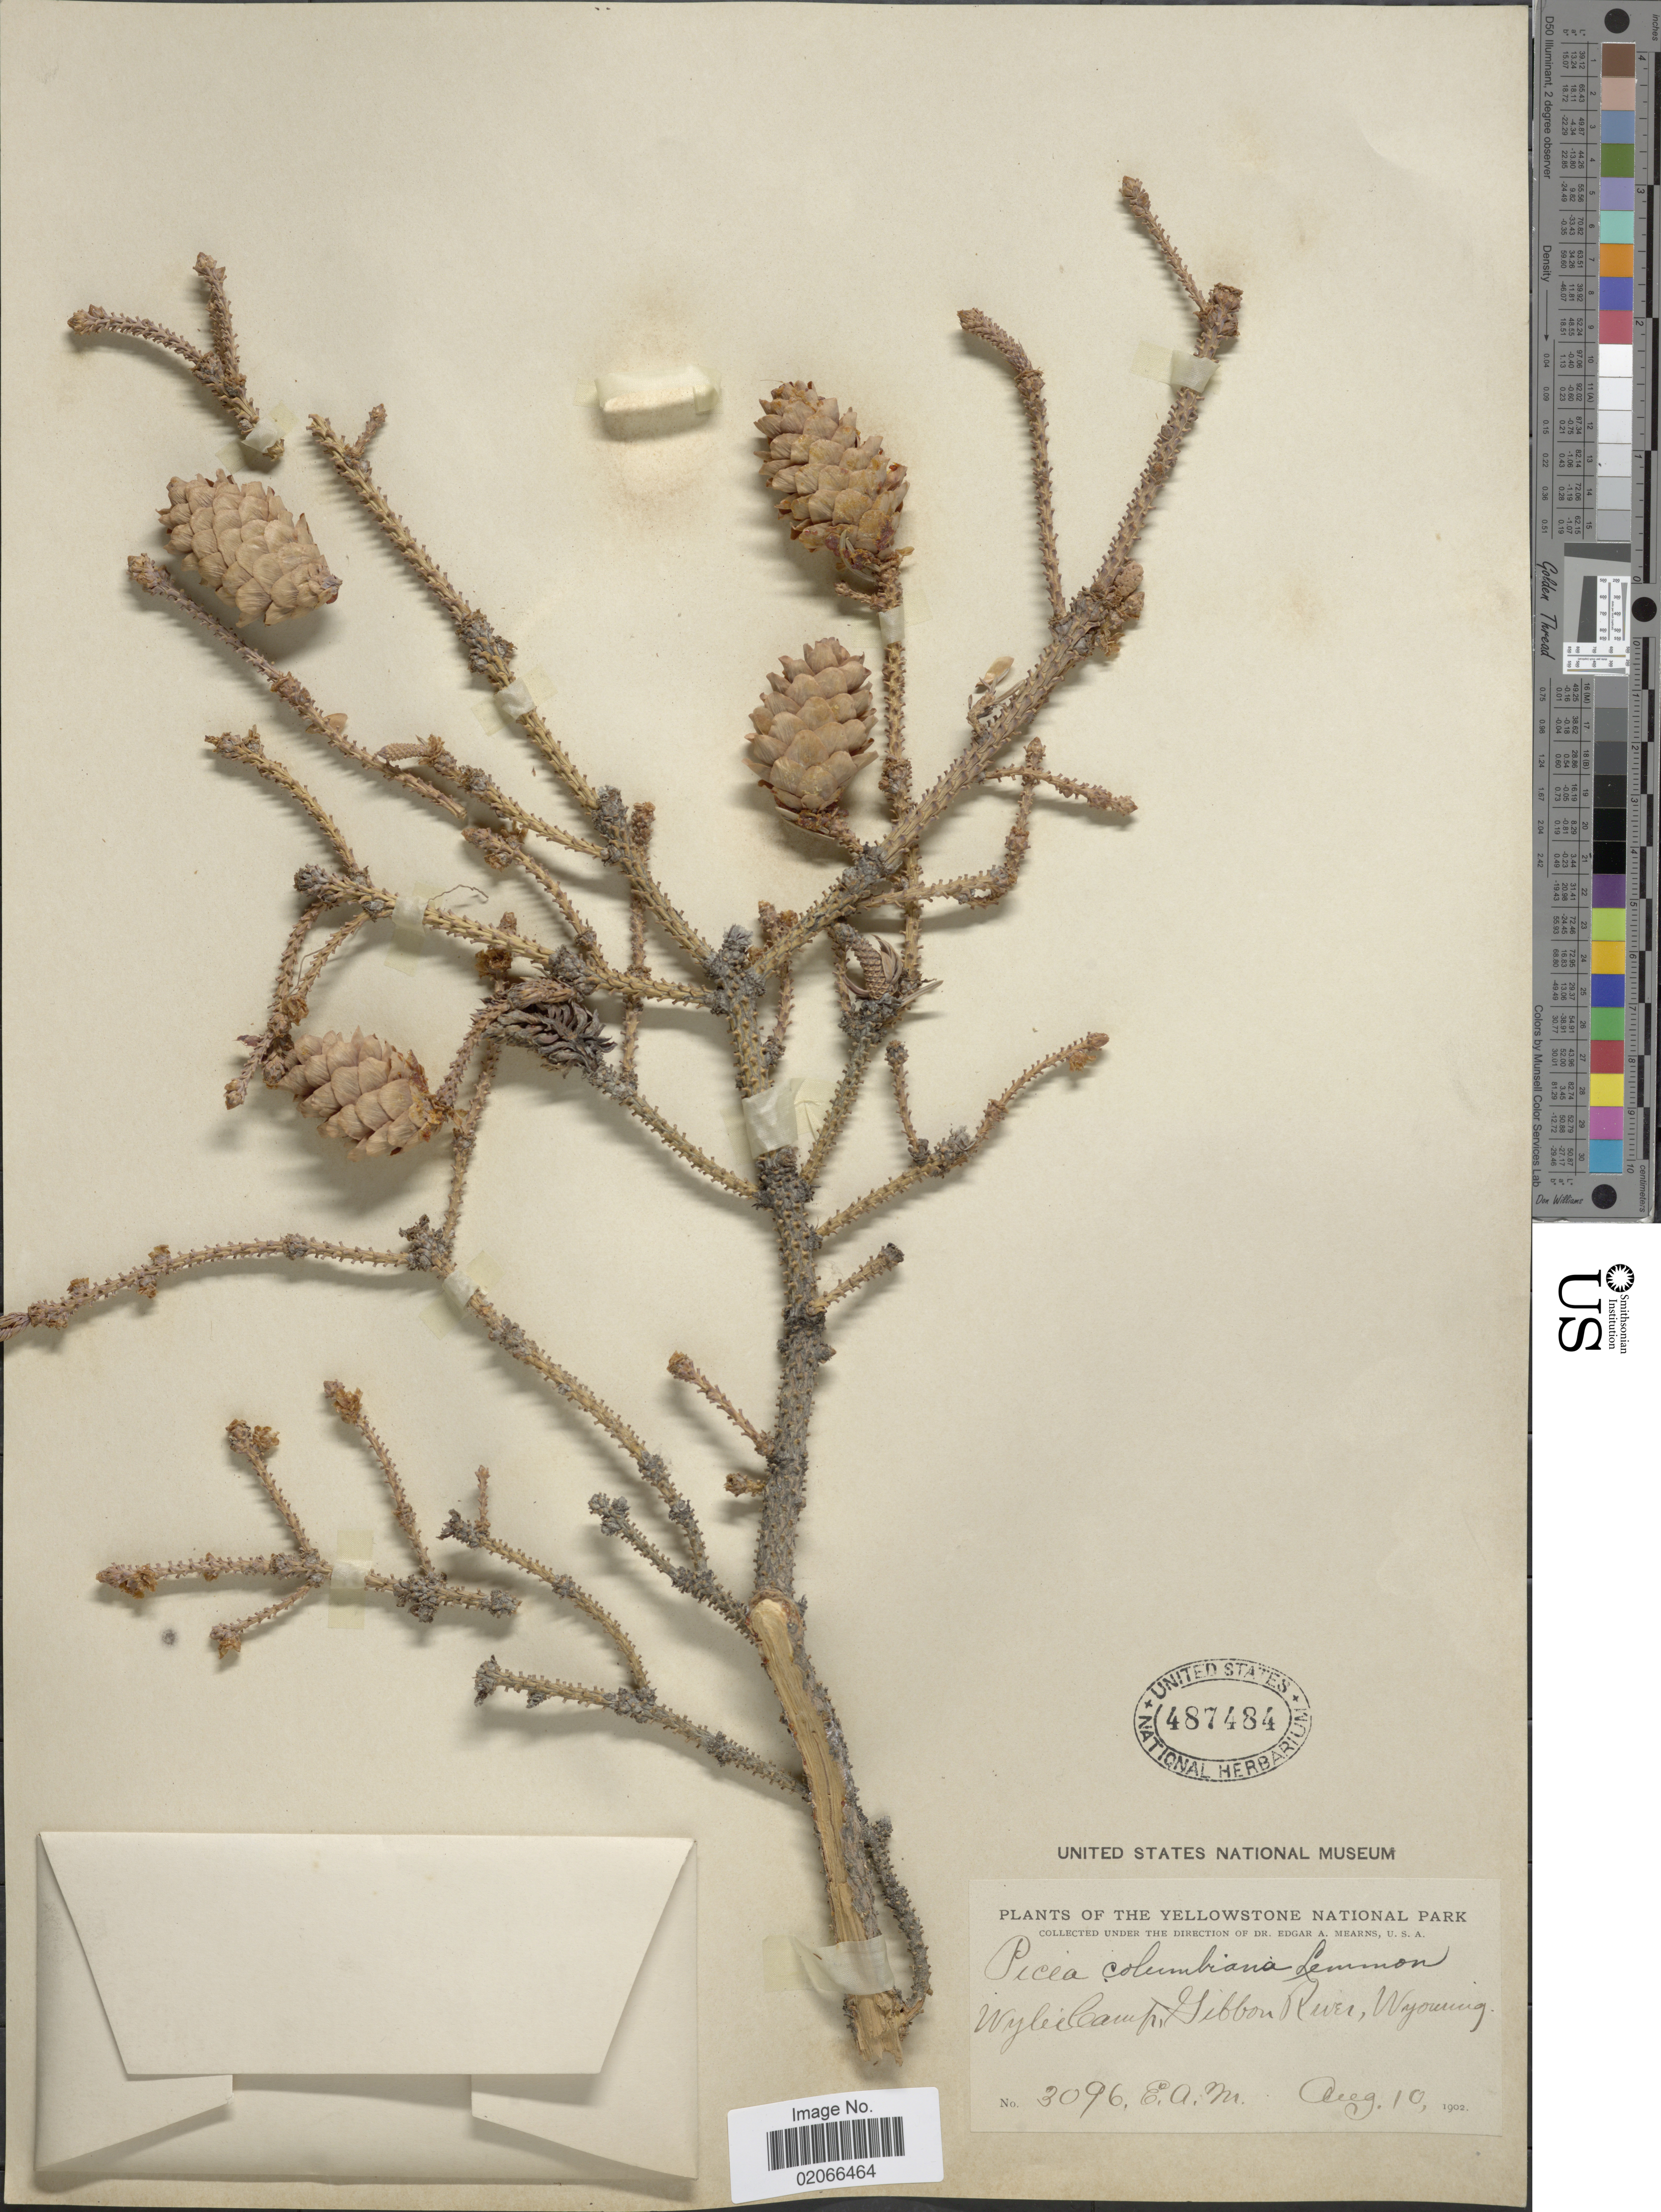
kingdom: Plantae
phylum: Tracheophyta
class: Pinopsida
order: Pinales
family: Pinaceae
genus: Picea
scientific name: Picea engelmannii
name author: Parry ex Engelm.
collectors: E. A. Mearns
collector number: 3096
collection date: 1902-08-10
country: United States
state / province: Wyoming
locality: Yellowstone National Park, Wylie Camp, Gibbon River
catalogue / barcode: US 487484